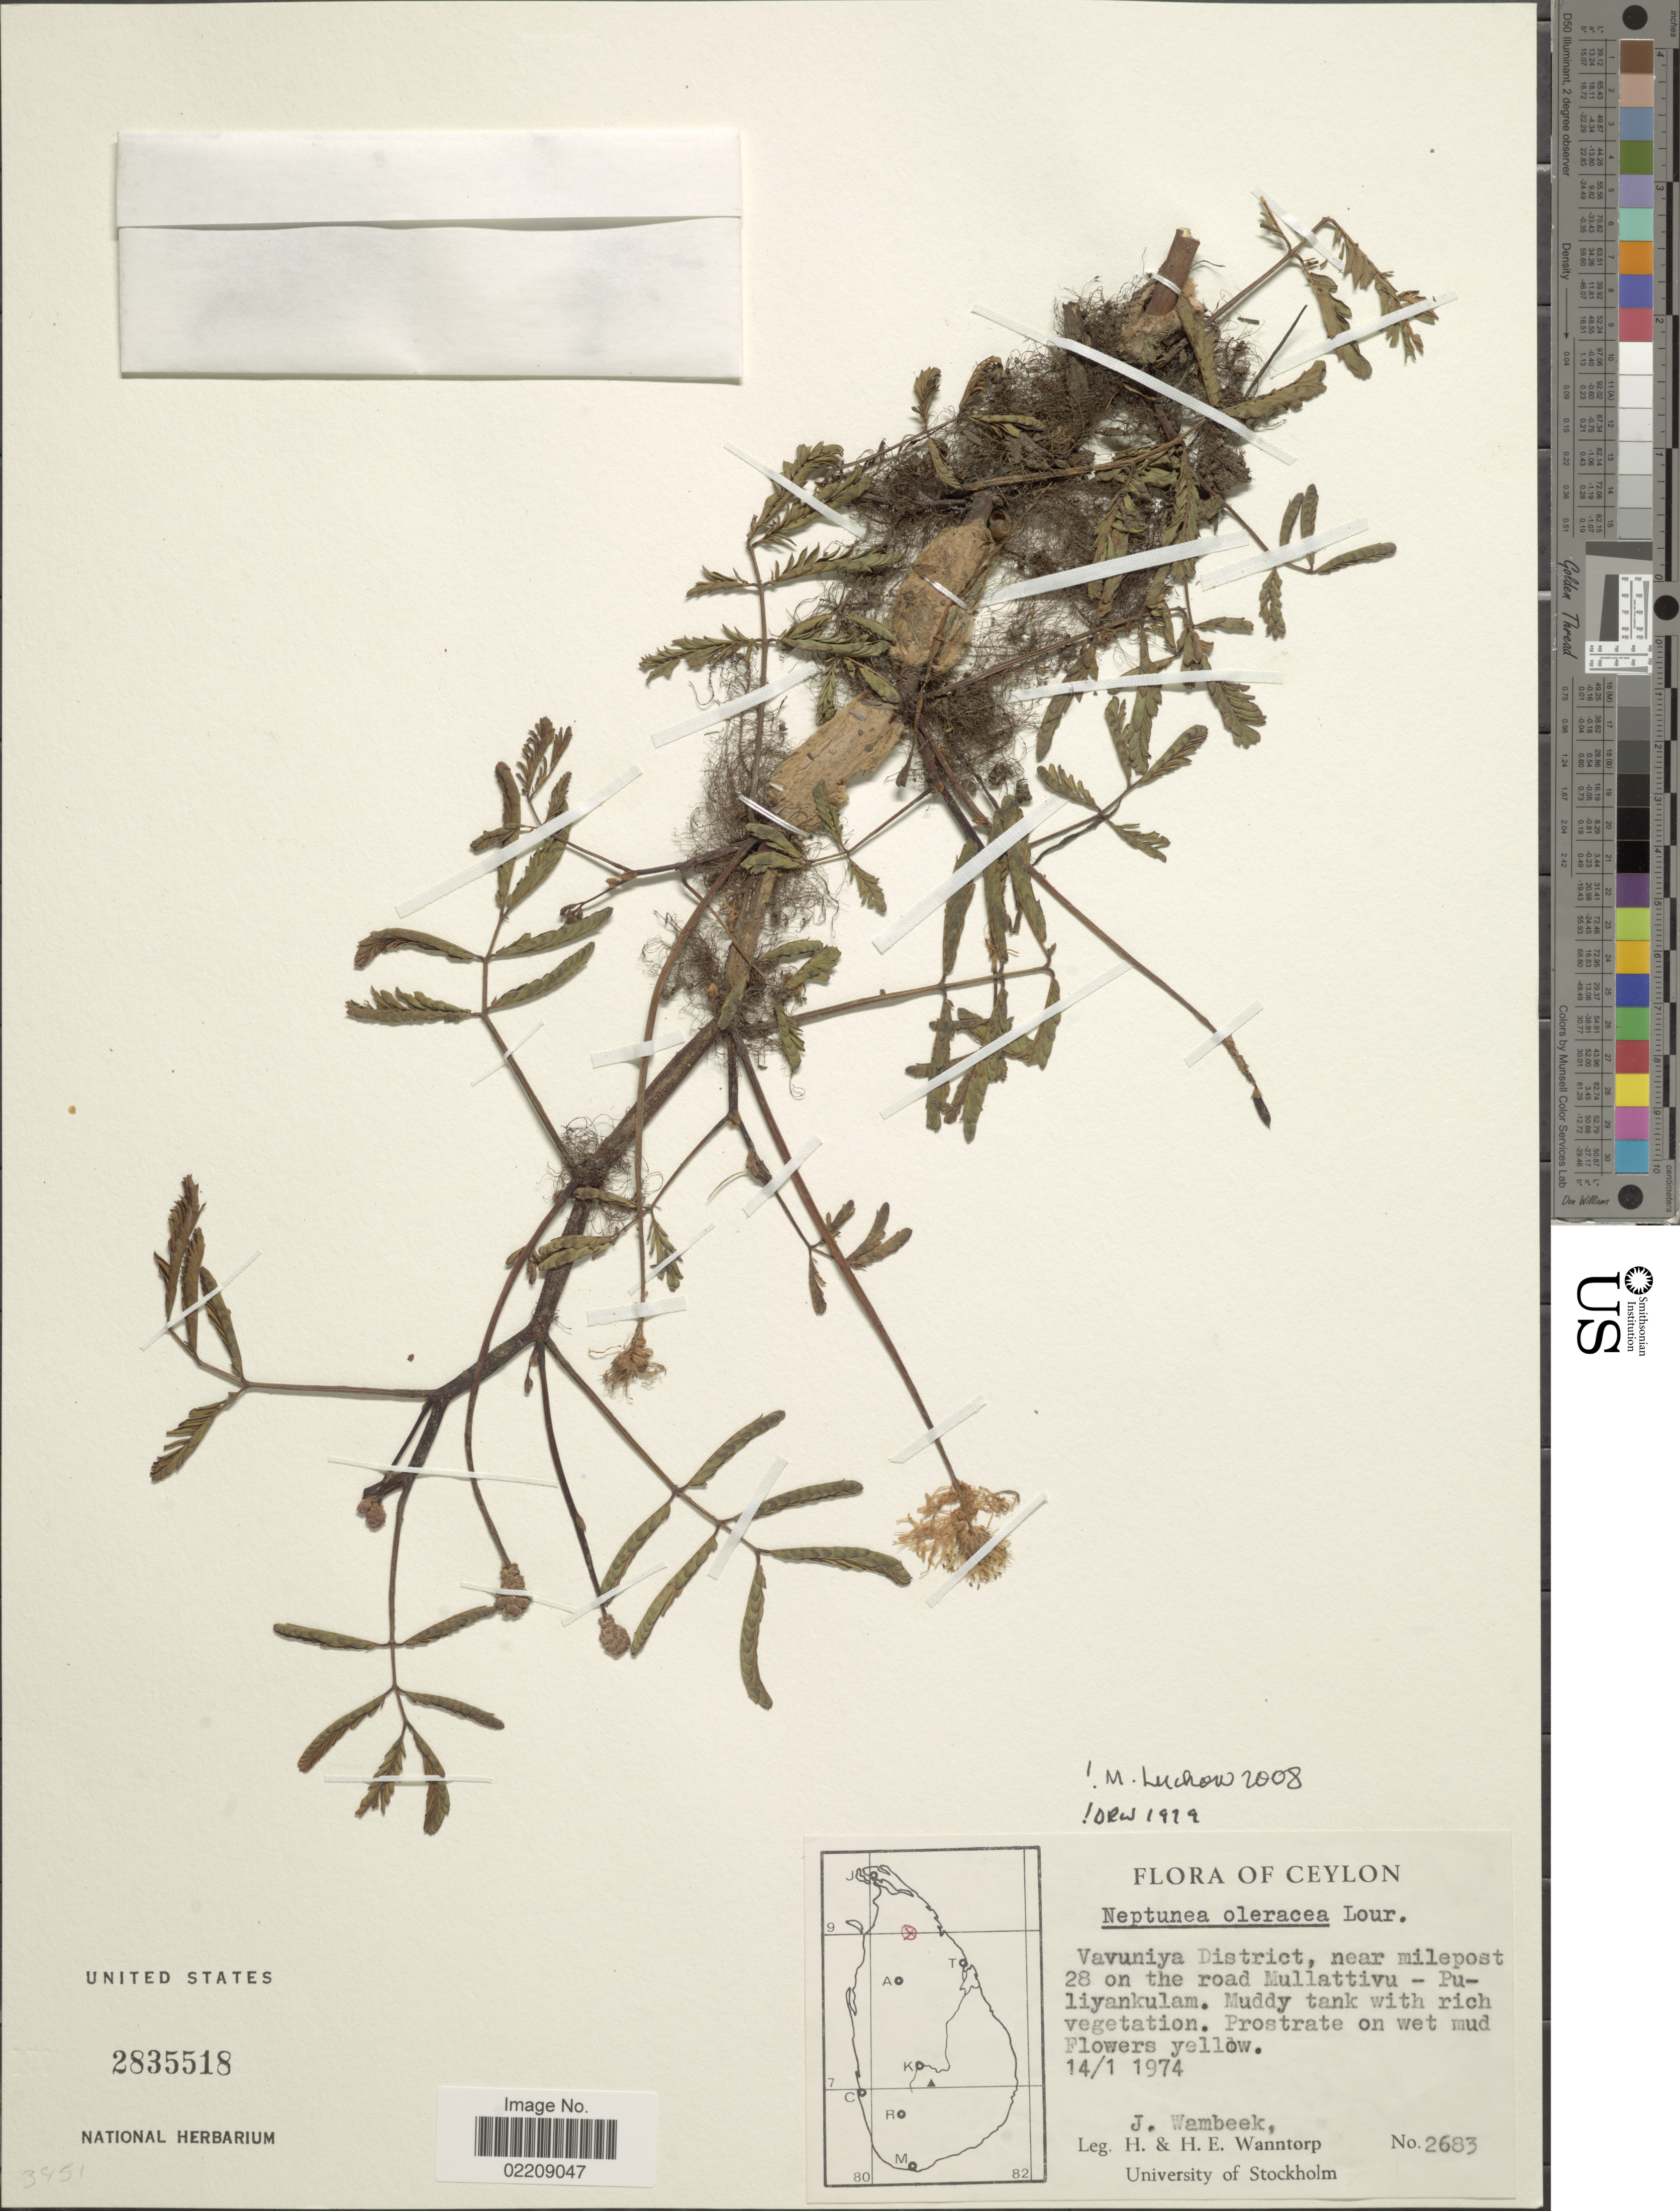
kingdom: Plantae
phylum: Tracheophyta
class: Magnoliopsida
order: Fabales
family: Fabaceae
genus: Neptunia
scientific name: Neptunia oleracea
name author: Lour.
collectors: J. Wambeek, H. Wanntorp & H. Wanntorp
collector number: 2683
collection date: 1974-01-14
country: Sri Lanka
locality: Ceylon, Vavuniya District, near milepost 28 on the road Mullattivu - Puliyankulam.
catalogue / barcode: US 2835518